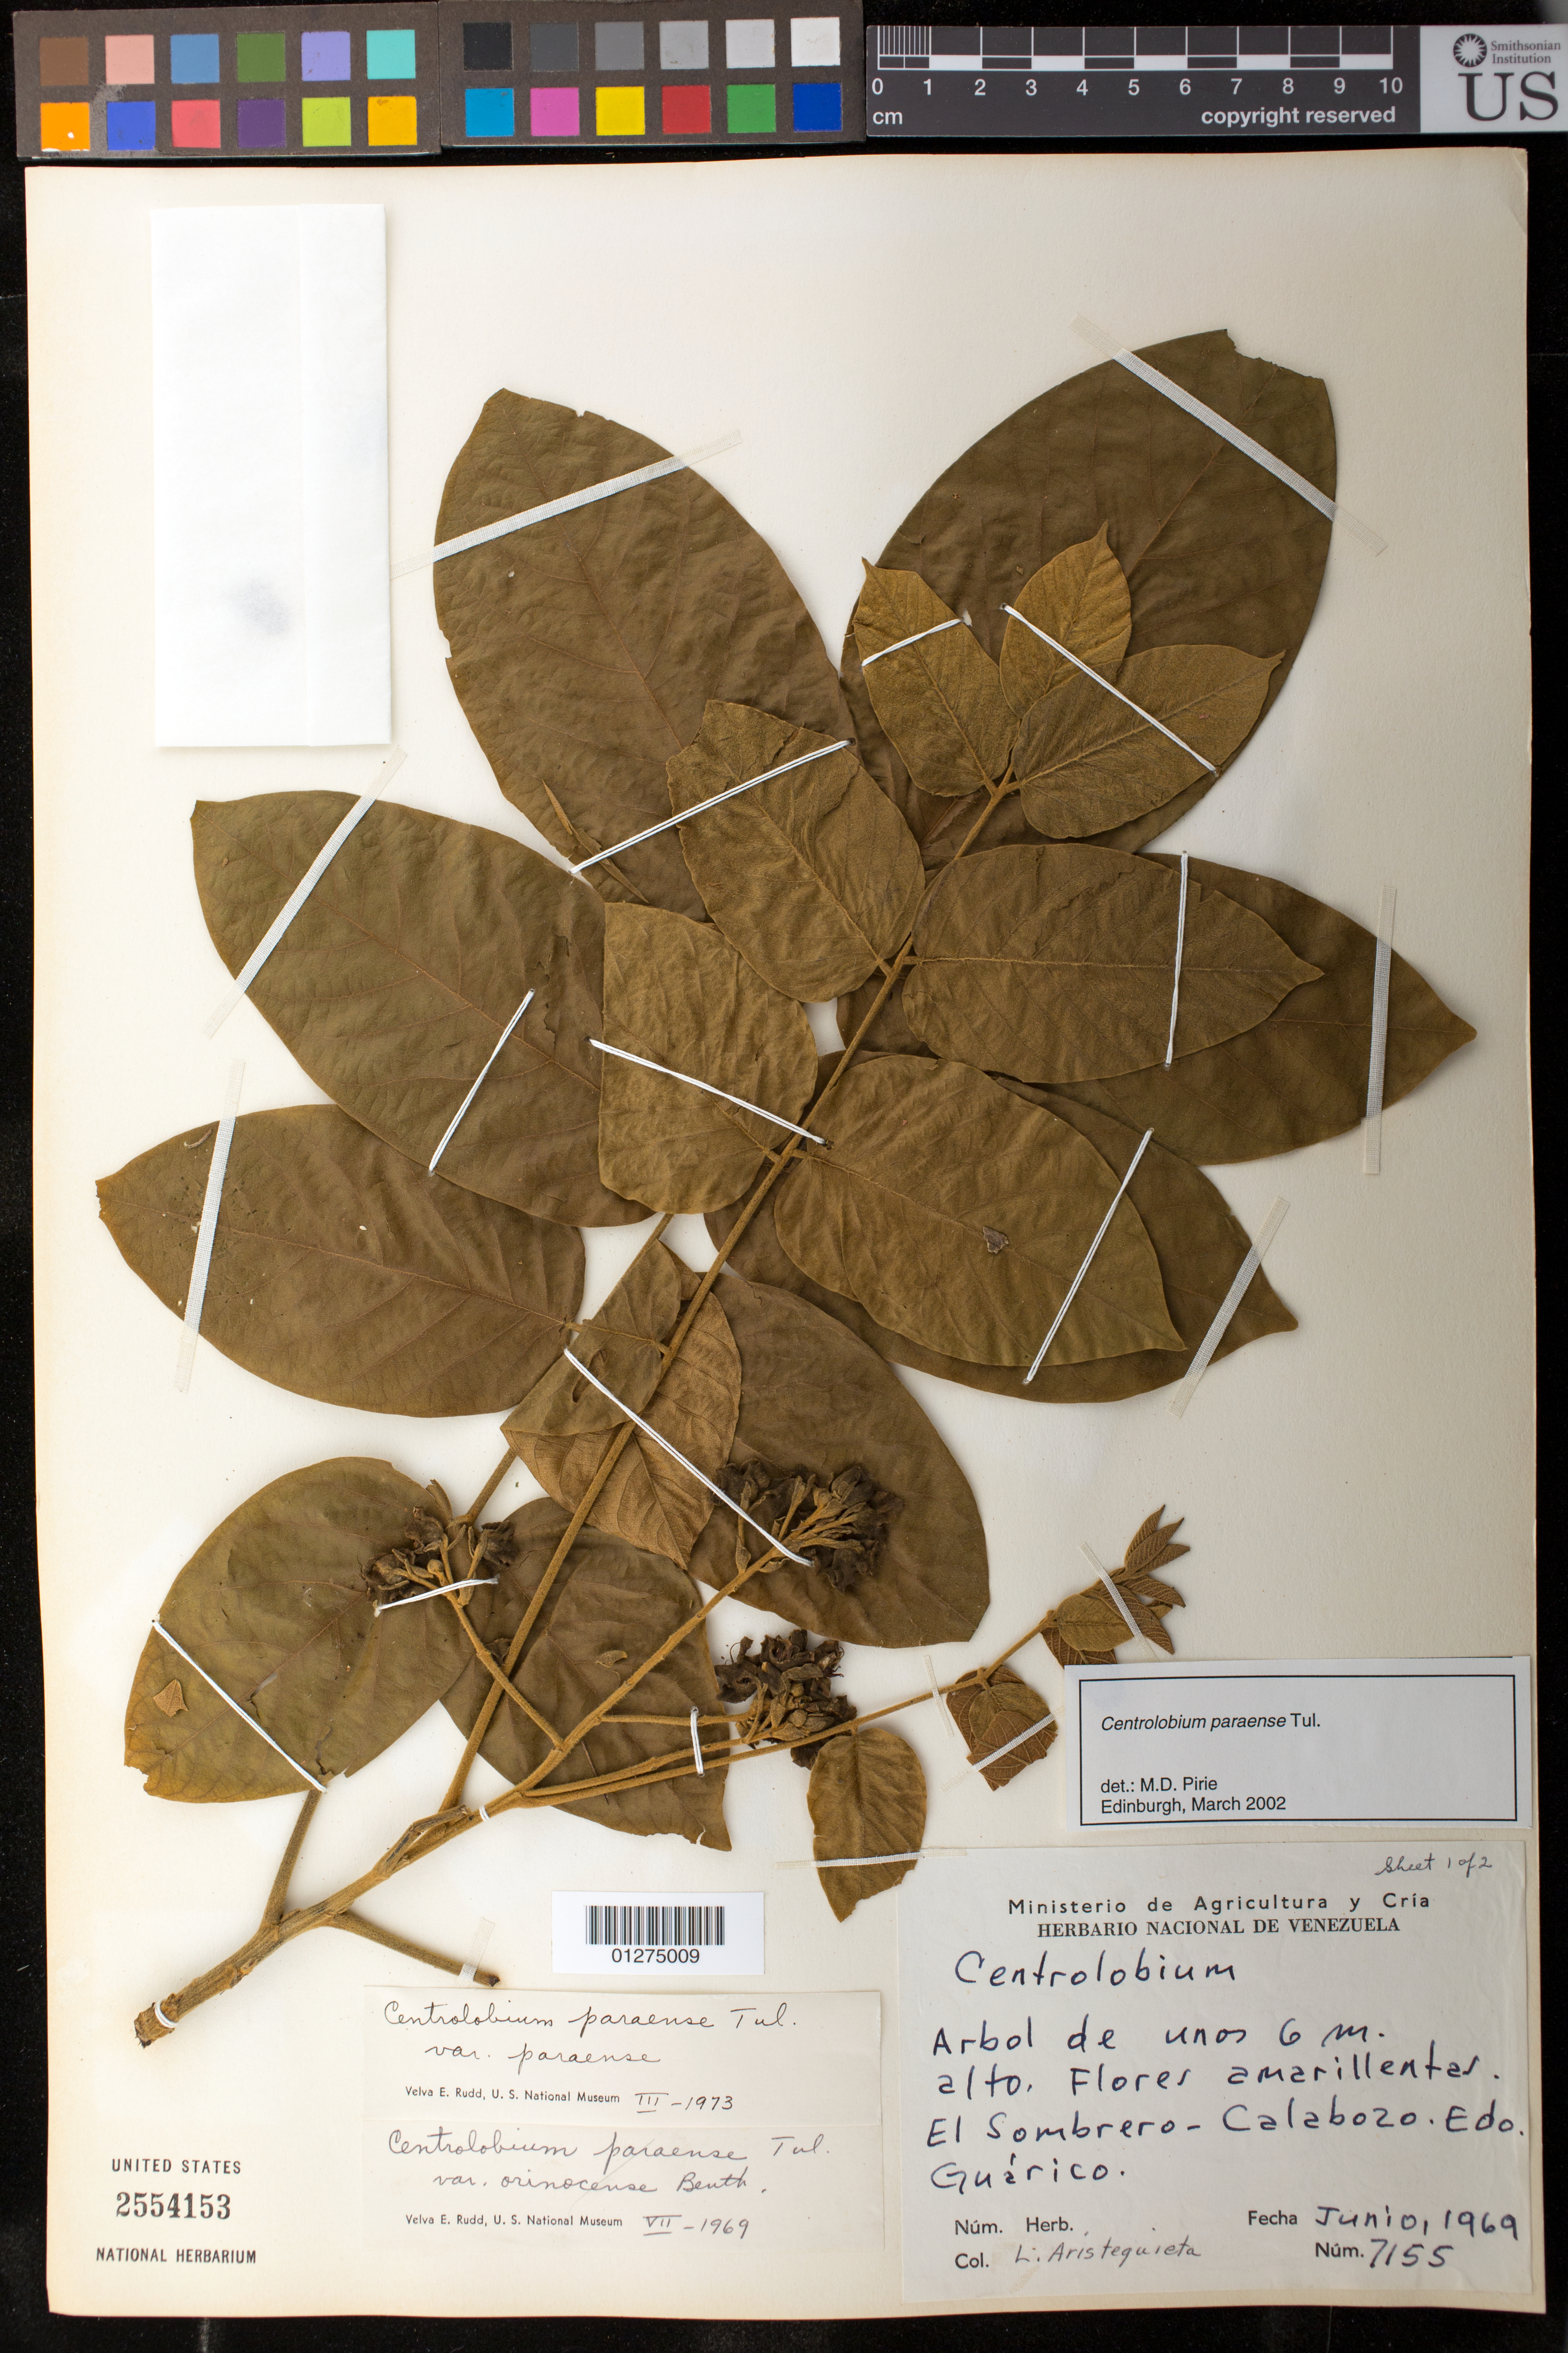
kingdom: Plantae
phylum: Tracheophyta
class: Magnoliopsida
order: Fabales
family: Fabaceae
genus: Centrolobium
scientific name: Centrolobium paraense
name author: Tul.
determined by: Pirie, M. D., (U)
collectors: L. Aristeguieta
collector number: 7155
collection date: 1969-06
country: Venezuela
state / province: Guárico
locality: Between El Sombrero and Calabozo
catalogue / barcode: US 2554153